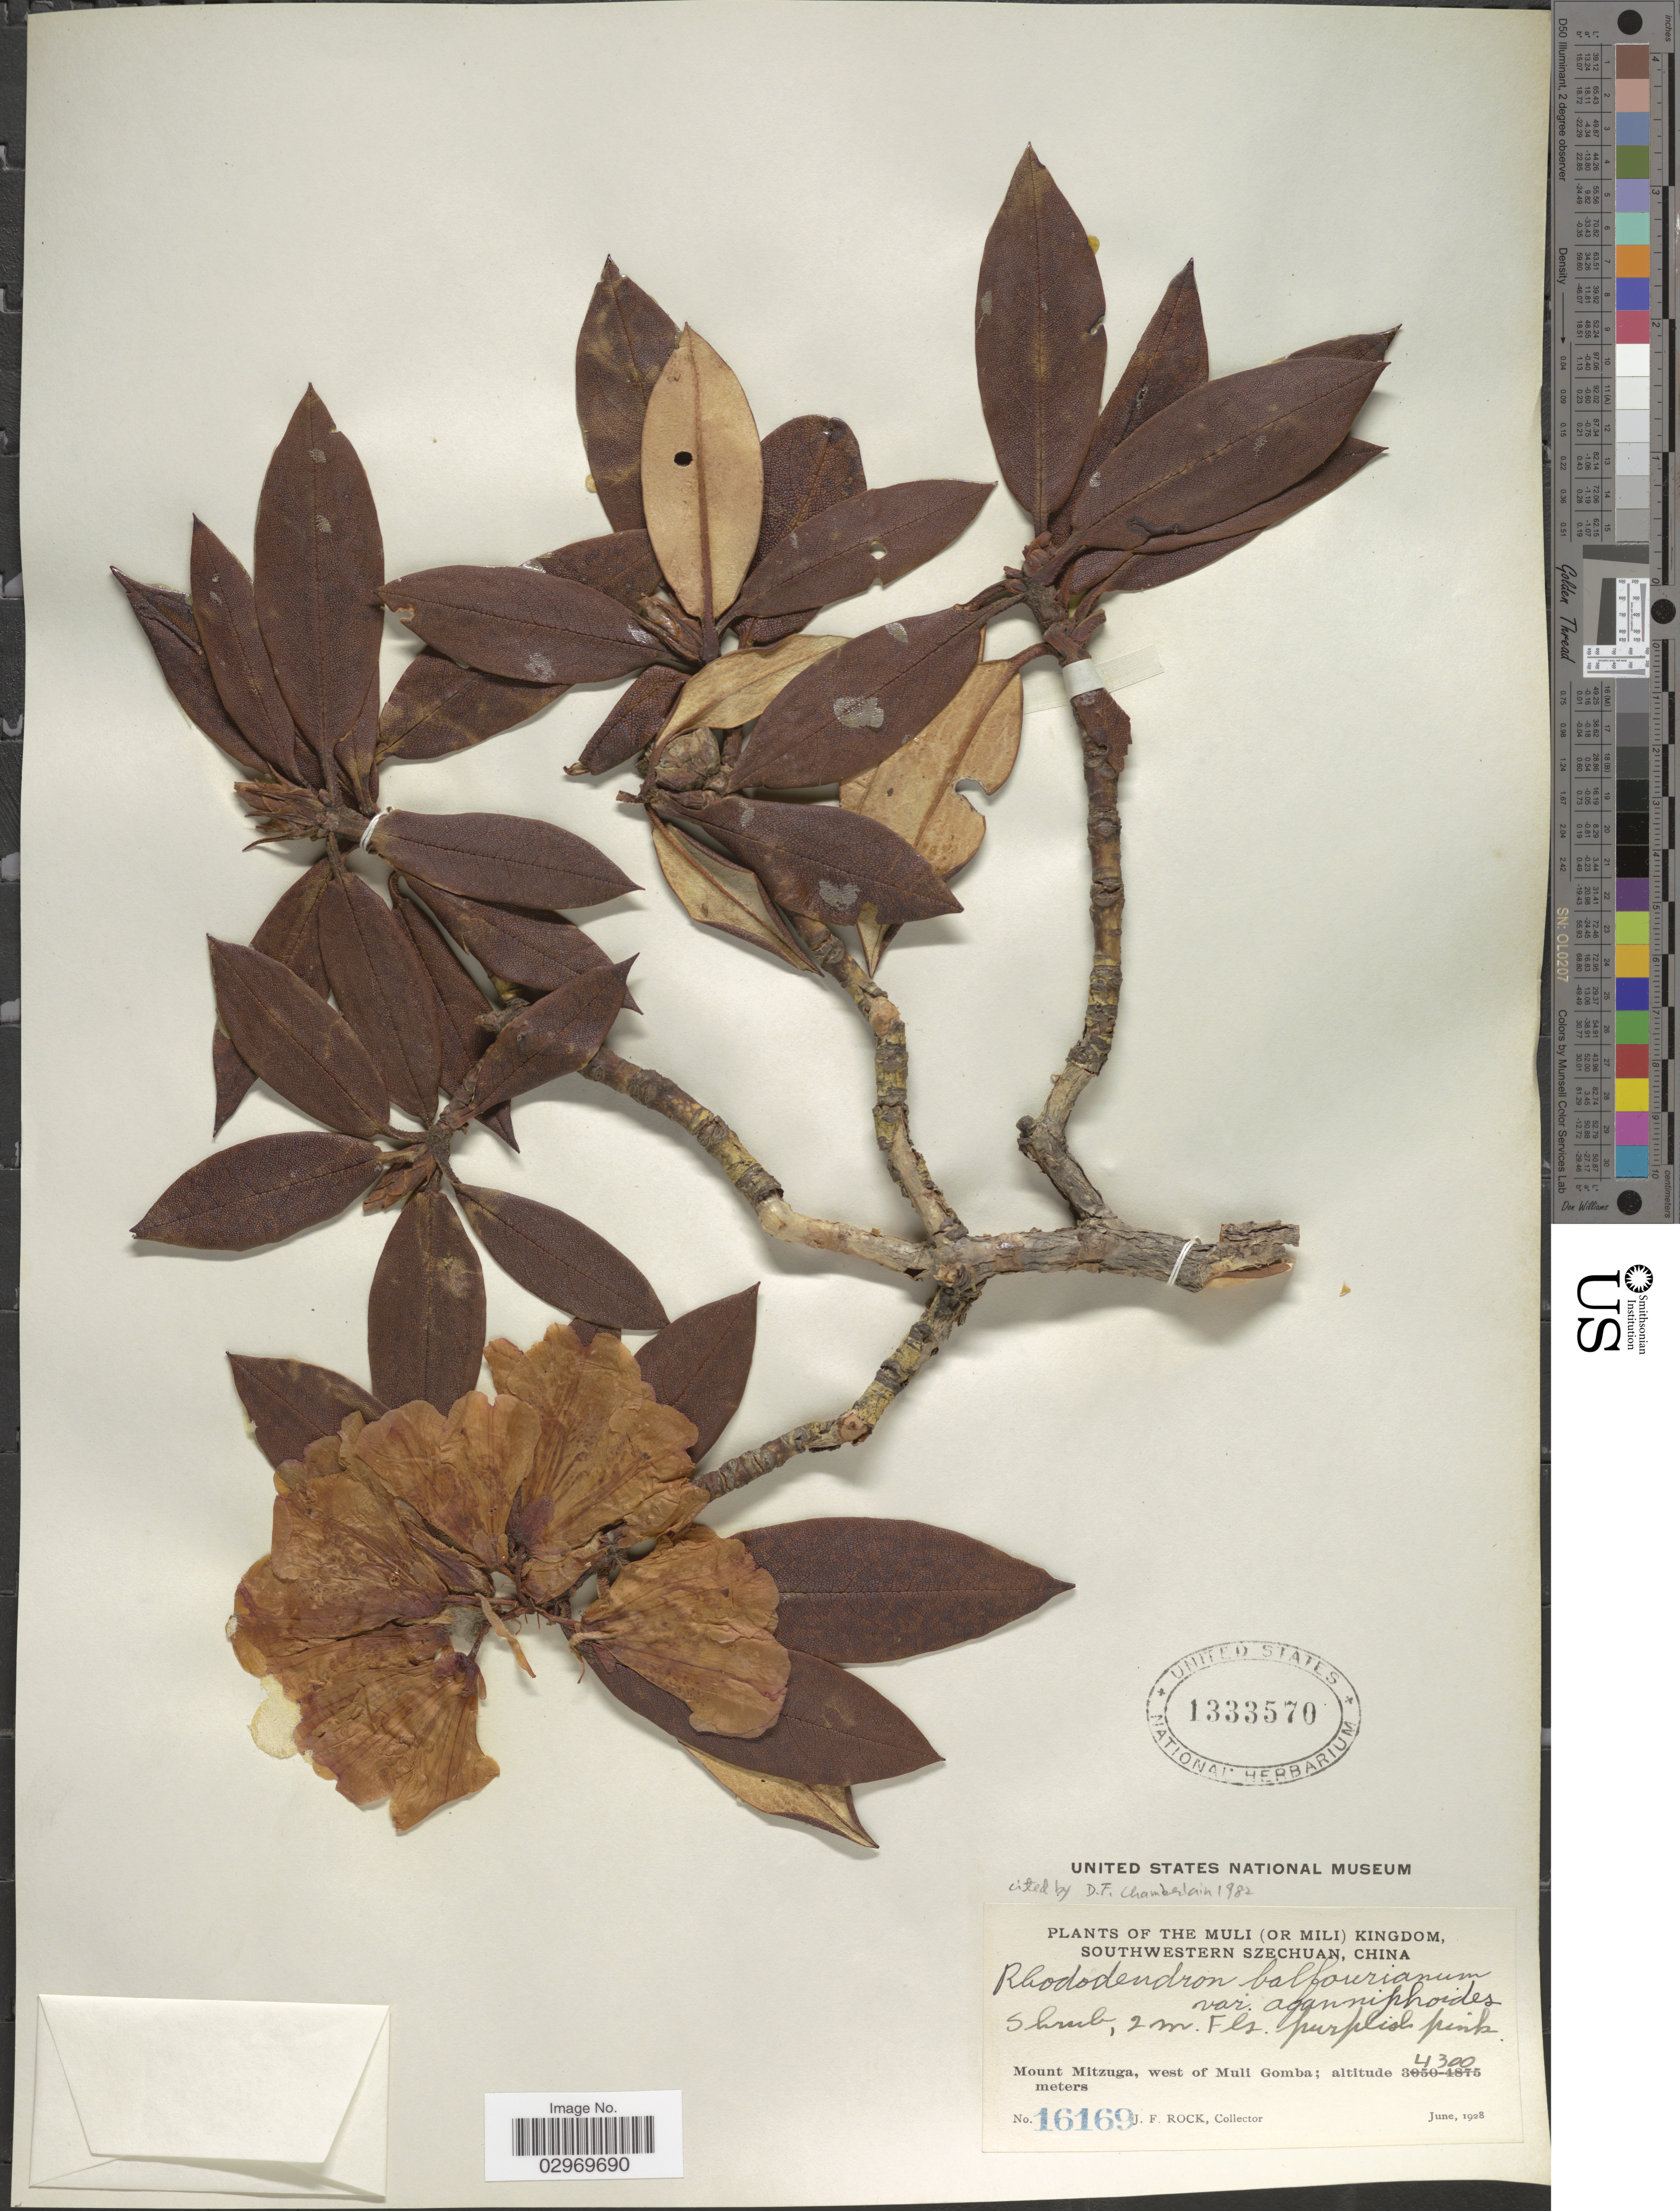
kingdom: Plantae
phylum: Tracheophyta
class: Magnoliopsida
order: Ericales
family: Ericaceae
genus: Rhododendron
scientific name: Rhododendron balfourianum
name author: Diels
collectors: J. Rock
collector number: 16169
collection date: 1928-06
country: China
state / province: Sichuan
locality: The Muli (or Mili) Kingdom, Southwestern Szechuan. Mount Mitzuga, west of Muli Gomba.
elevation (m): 4300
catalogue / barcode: US 1333570